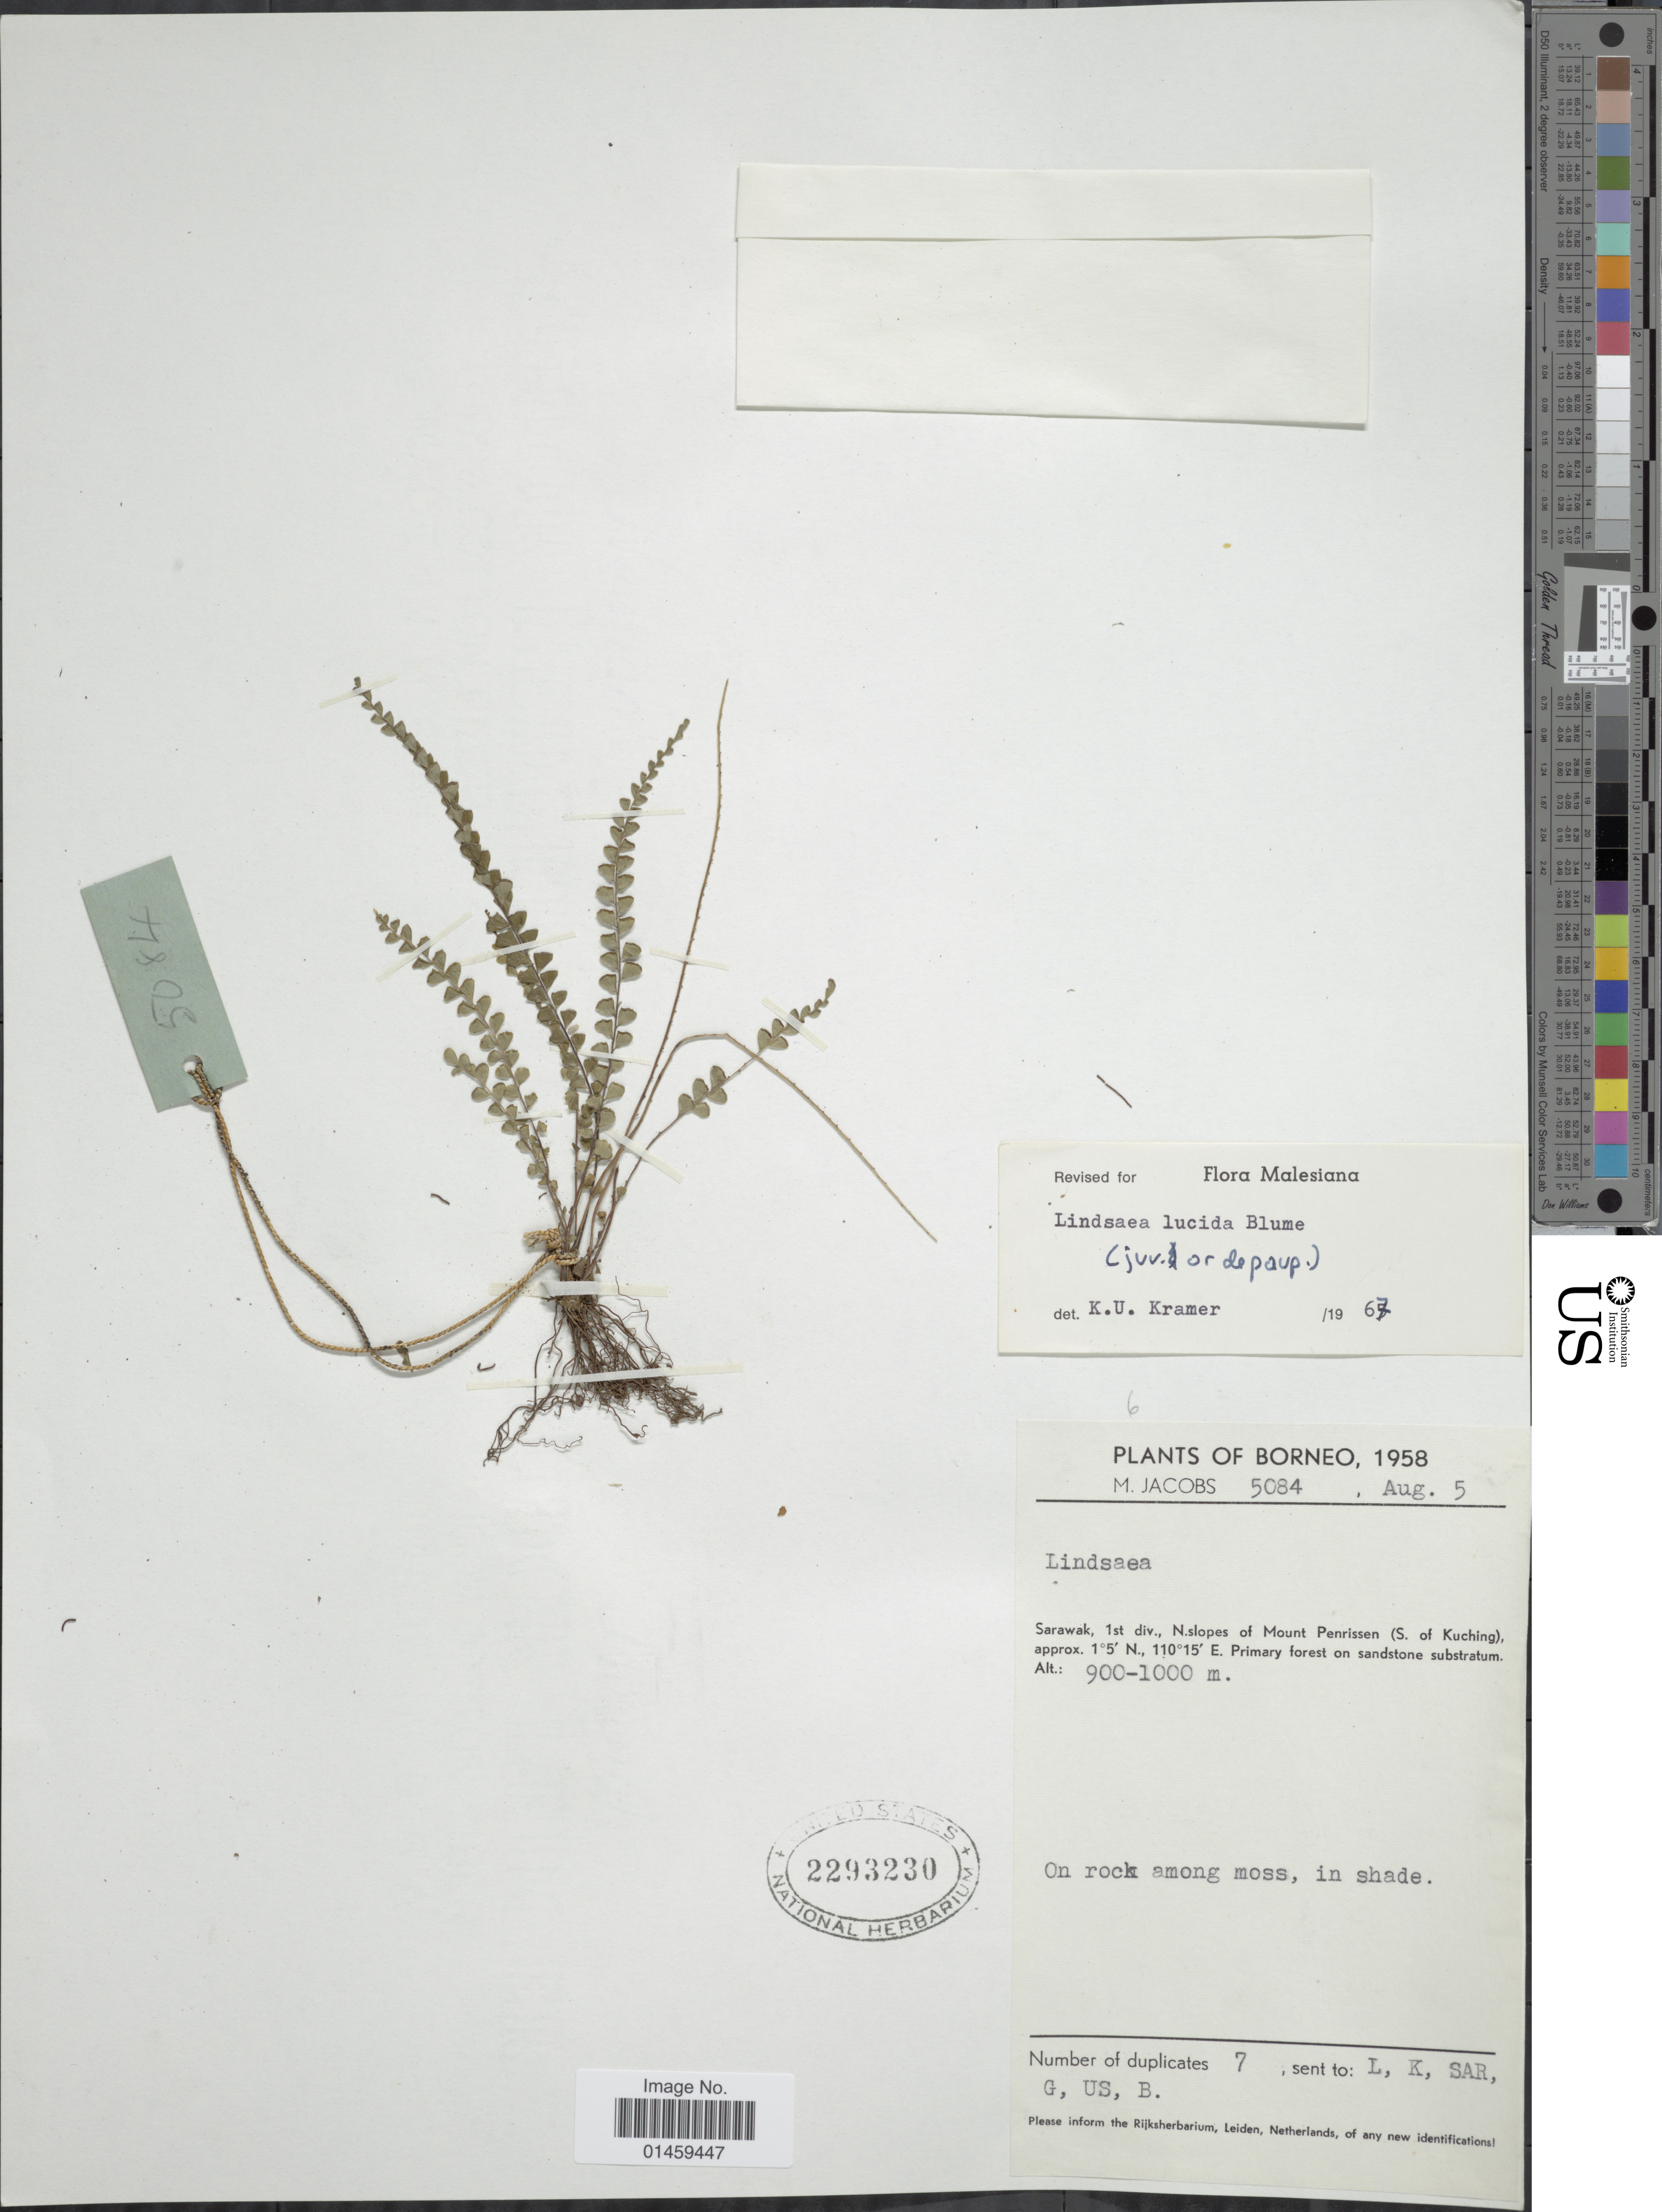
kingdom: Plantae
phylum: Tracheophyta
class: Polypodiopsida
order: Polypodiales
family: Lindsaeaceae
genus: Lindsaea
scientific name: Lindsaea lucida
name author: Blume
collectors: M. Jacobs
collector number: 5984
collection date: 1958-08-05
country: Malaysia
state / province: Sarawak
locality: Borneo. 1st div., N.slopes of Mouny Penrissen (S. of Kuching).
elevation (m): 900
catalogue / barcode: US 2293230